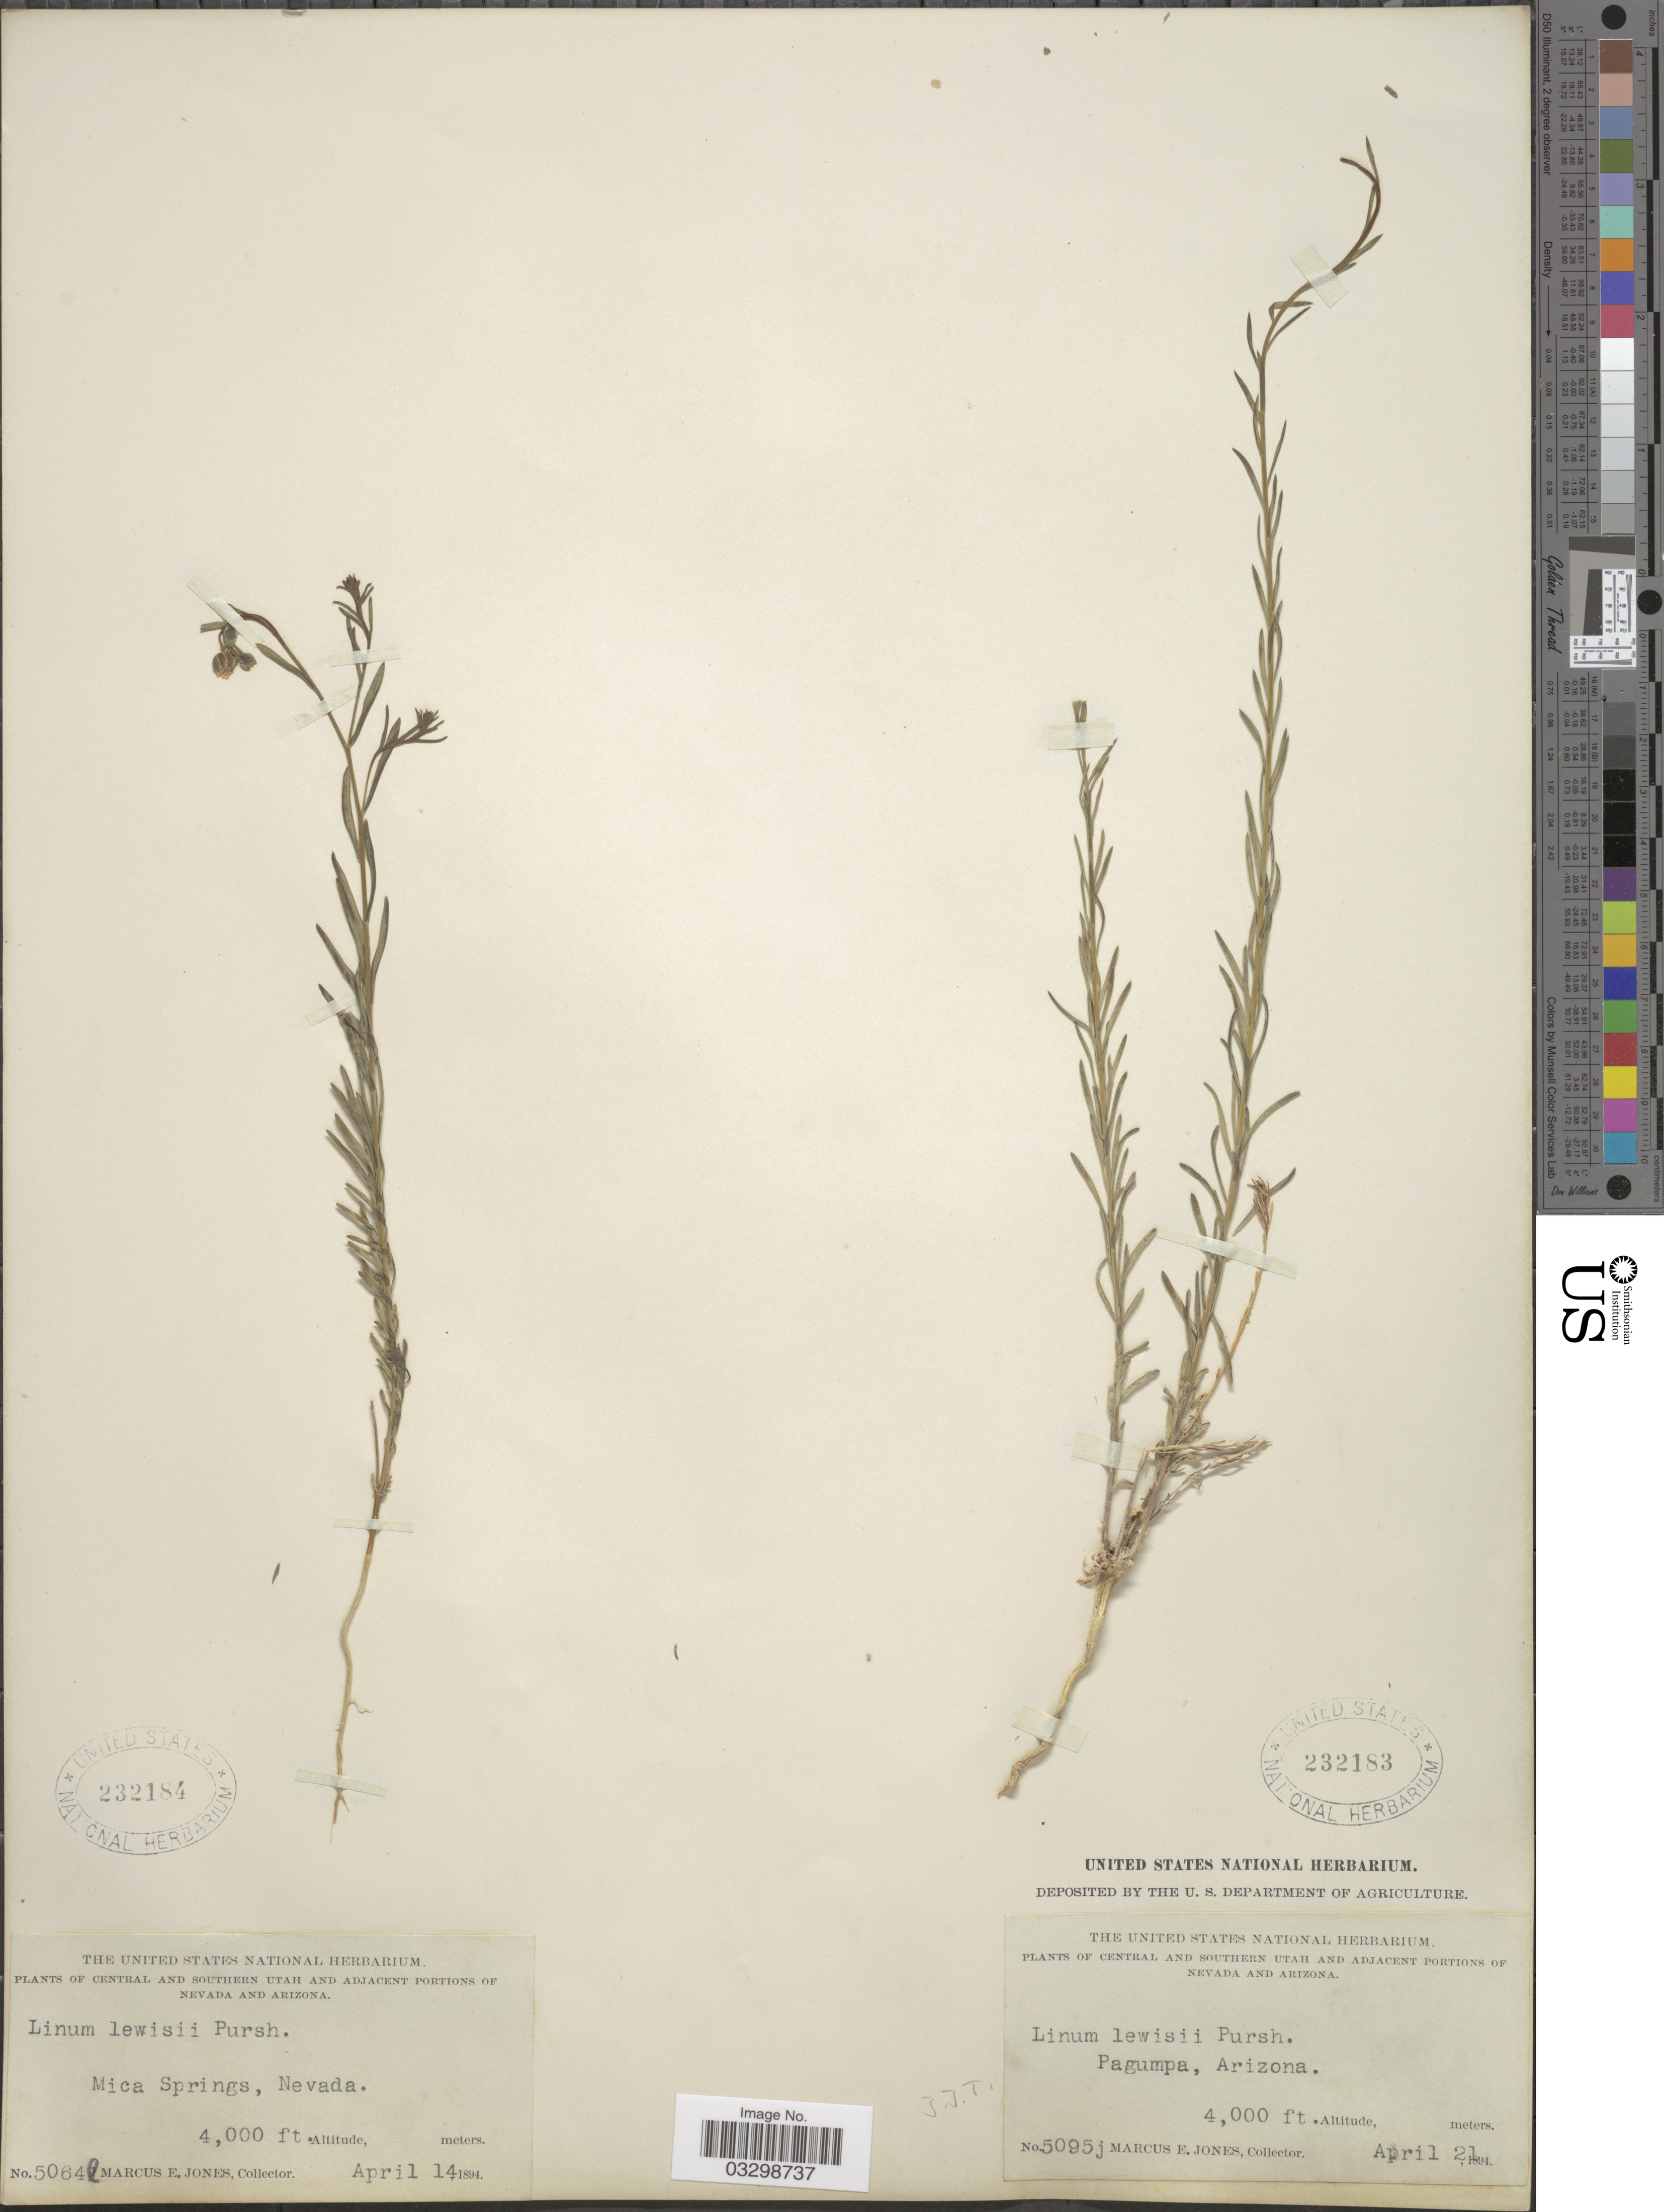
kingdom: Plantae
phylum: Tracheophyta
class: Magnoliopsida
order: Malpighiales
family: Linaceae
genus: Linum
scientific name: Linum lewisii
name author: Pursh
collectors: M. E. Jones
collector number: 5064l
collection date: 1894-04-14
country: United States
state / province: Nevada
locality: Mica Springs.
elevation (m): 1219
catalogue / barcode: US 232184-2